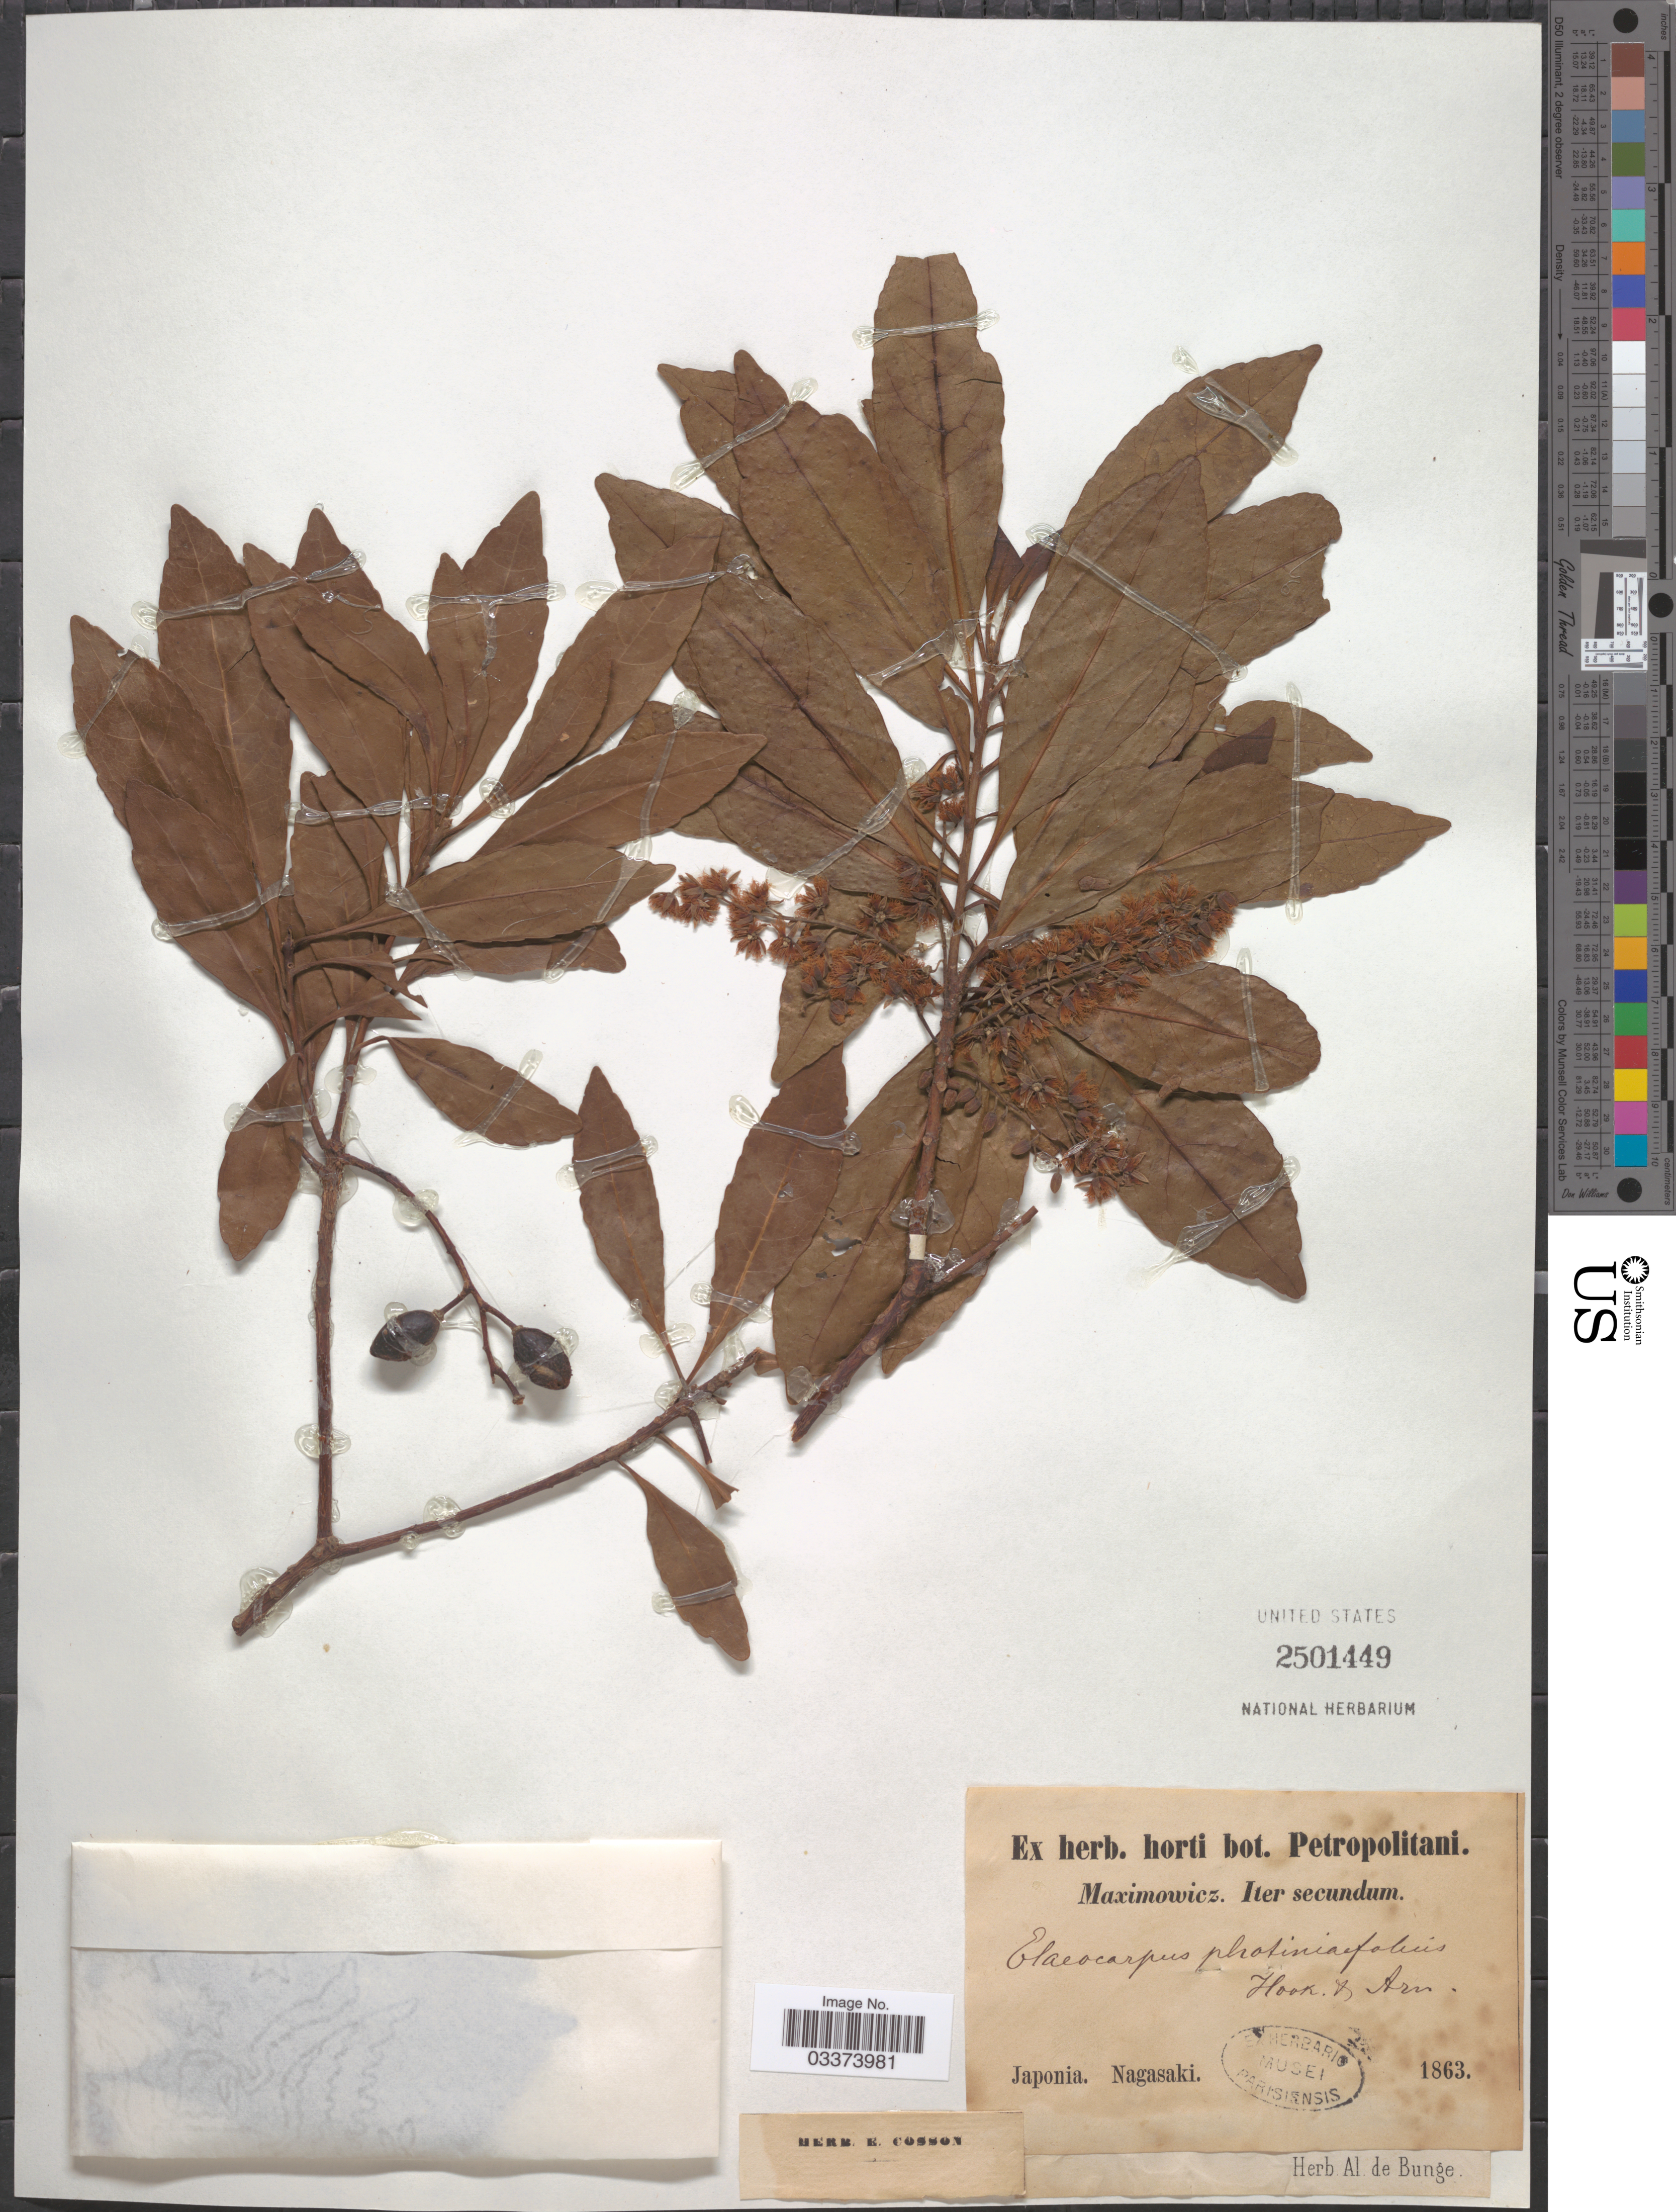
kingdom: Plantae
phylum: Tracheophyta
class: Magnoliopsida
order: Oxalidales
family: Elaeocarpaceae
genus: Elaeocarpus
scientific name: Elaeocarpus photiniifolia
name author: Hook. & Arn.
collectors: Maximowicz, --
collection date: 1863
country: Japan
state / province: Nagasaki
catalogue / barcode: US 2501449